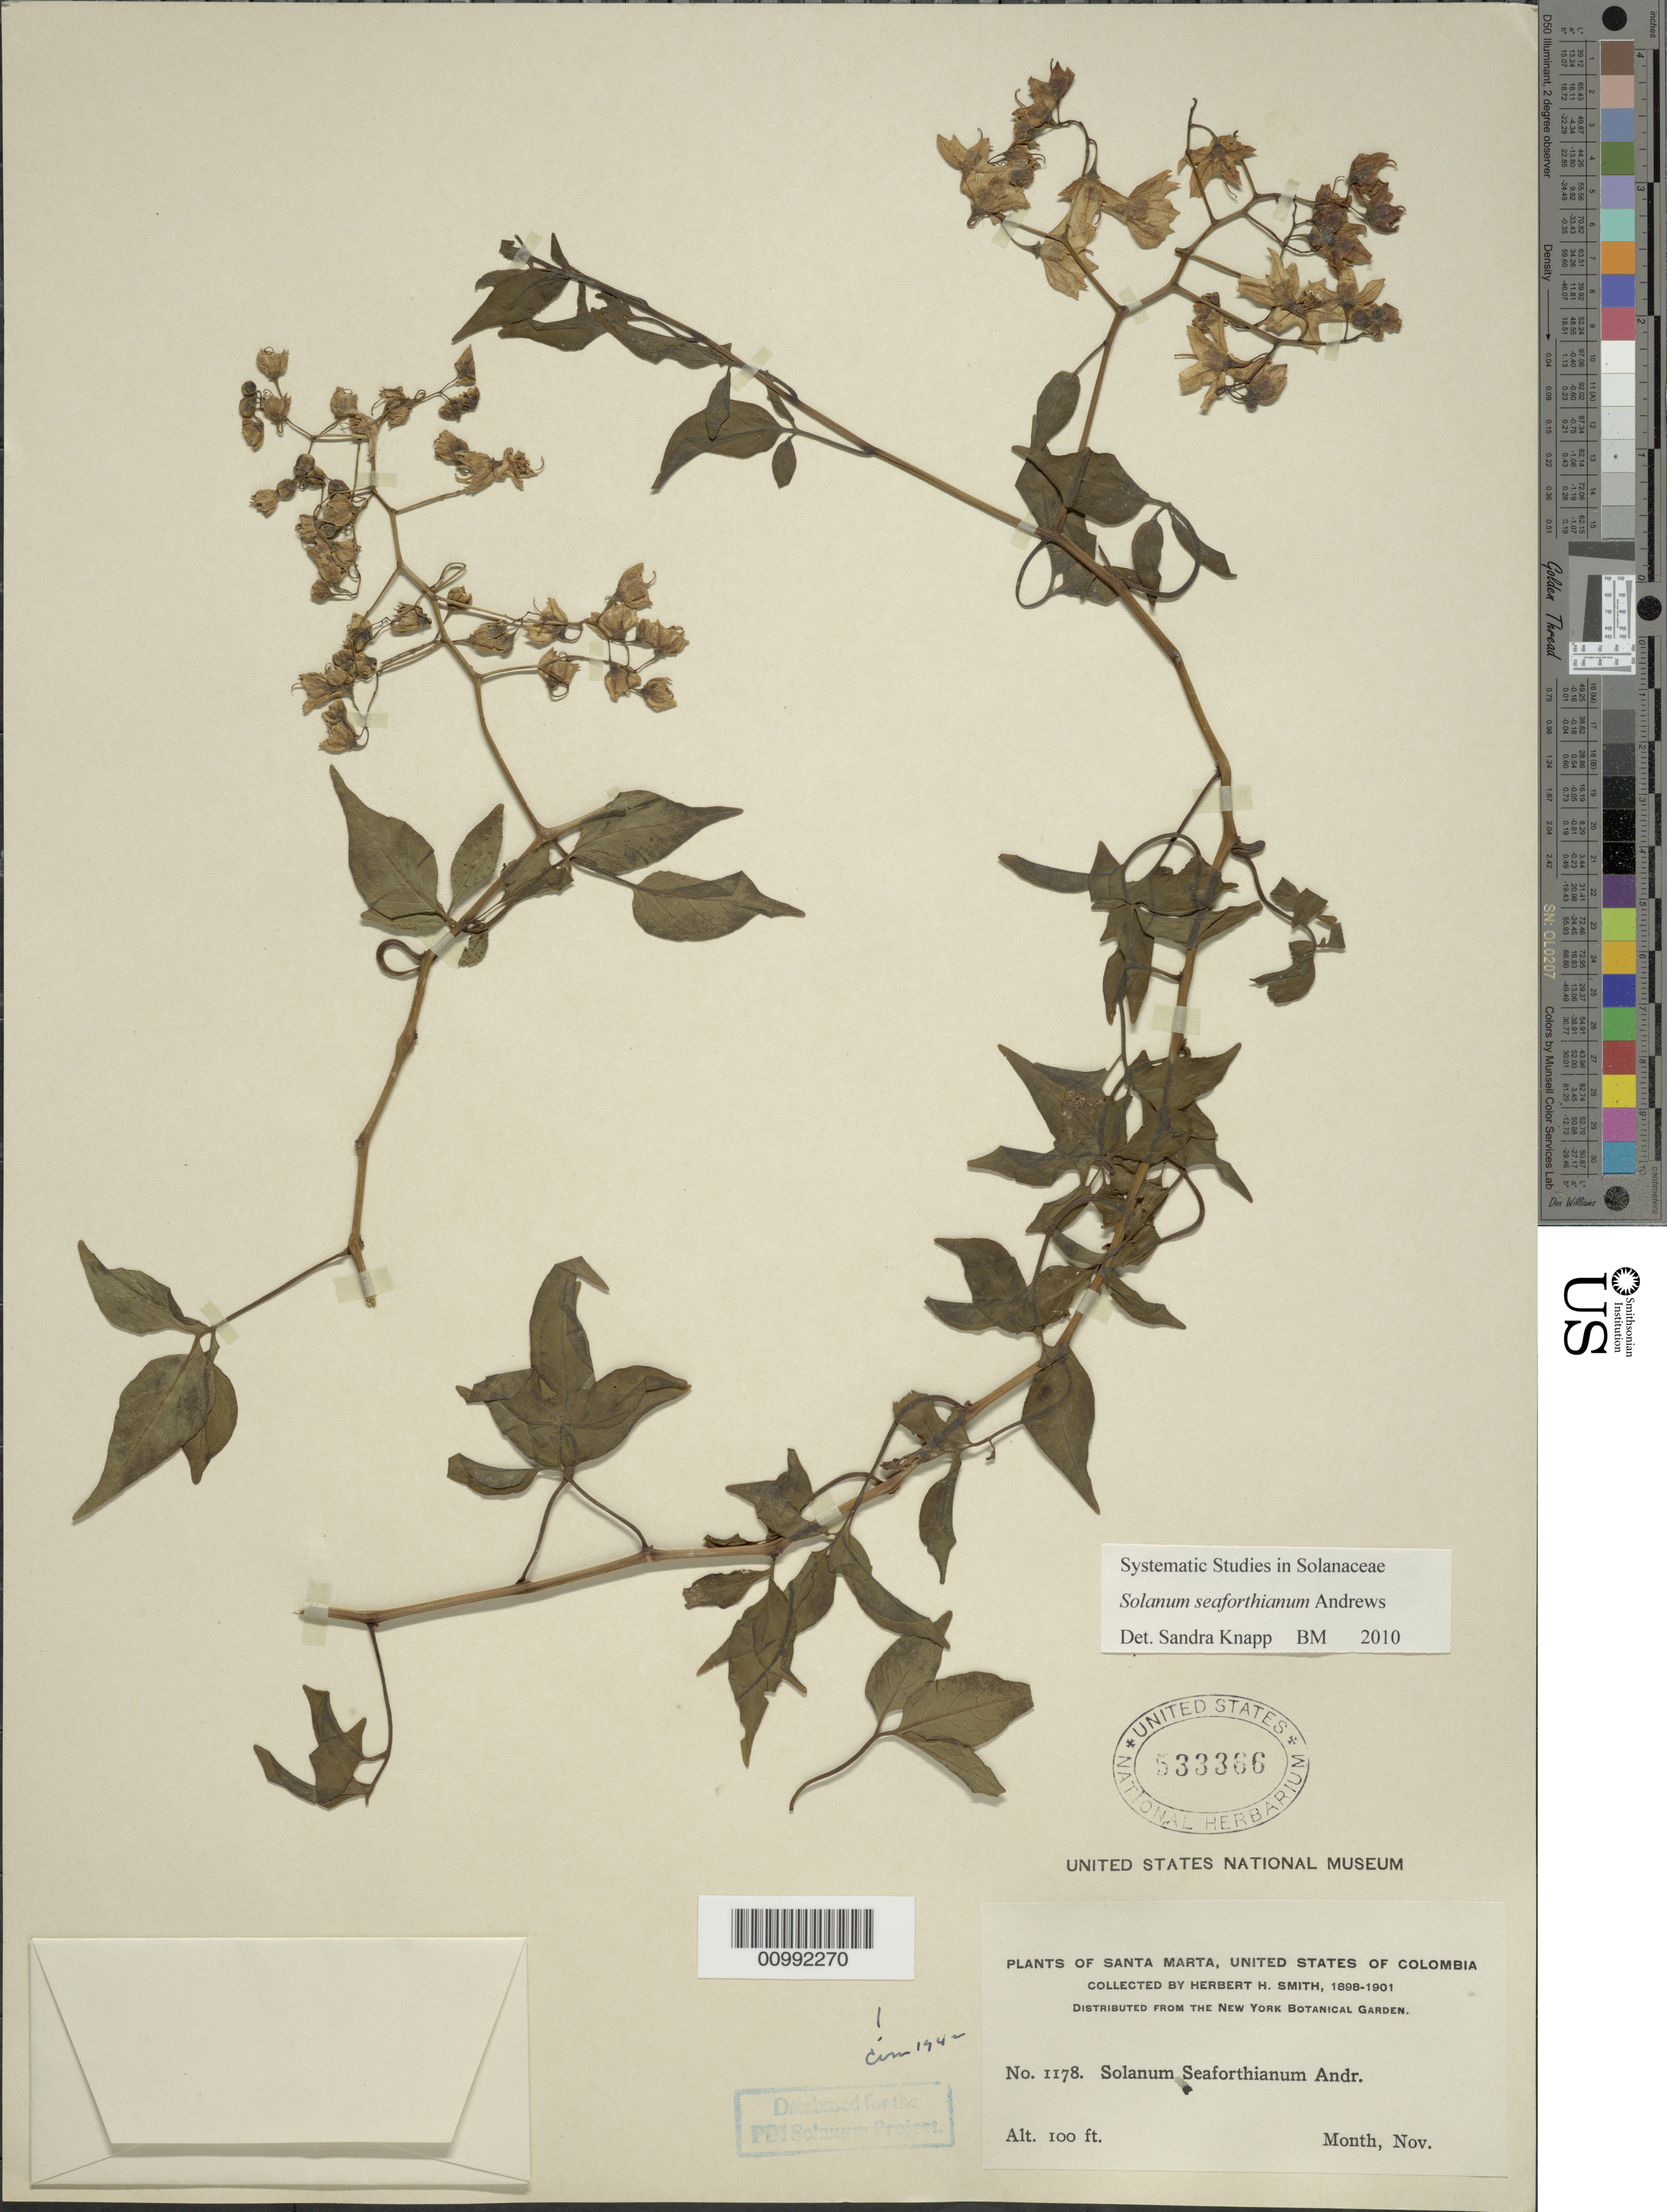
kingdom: Plantae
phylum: Tracheophyta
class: Magnoliopsida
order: Solanales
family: Solanaceae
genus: Solanum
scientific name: Solanum seaforthianum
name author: Andrews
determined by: Knapp, S. D.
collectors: H. H. Smith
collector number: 1178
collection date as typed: Nov 1898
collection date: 1898-11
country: Colombia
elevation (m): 100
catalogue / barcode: US 533366